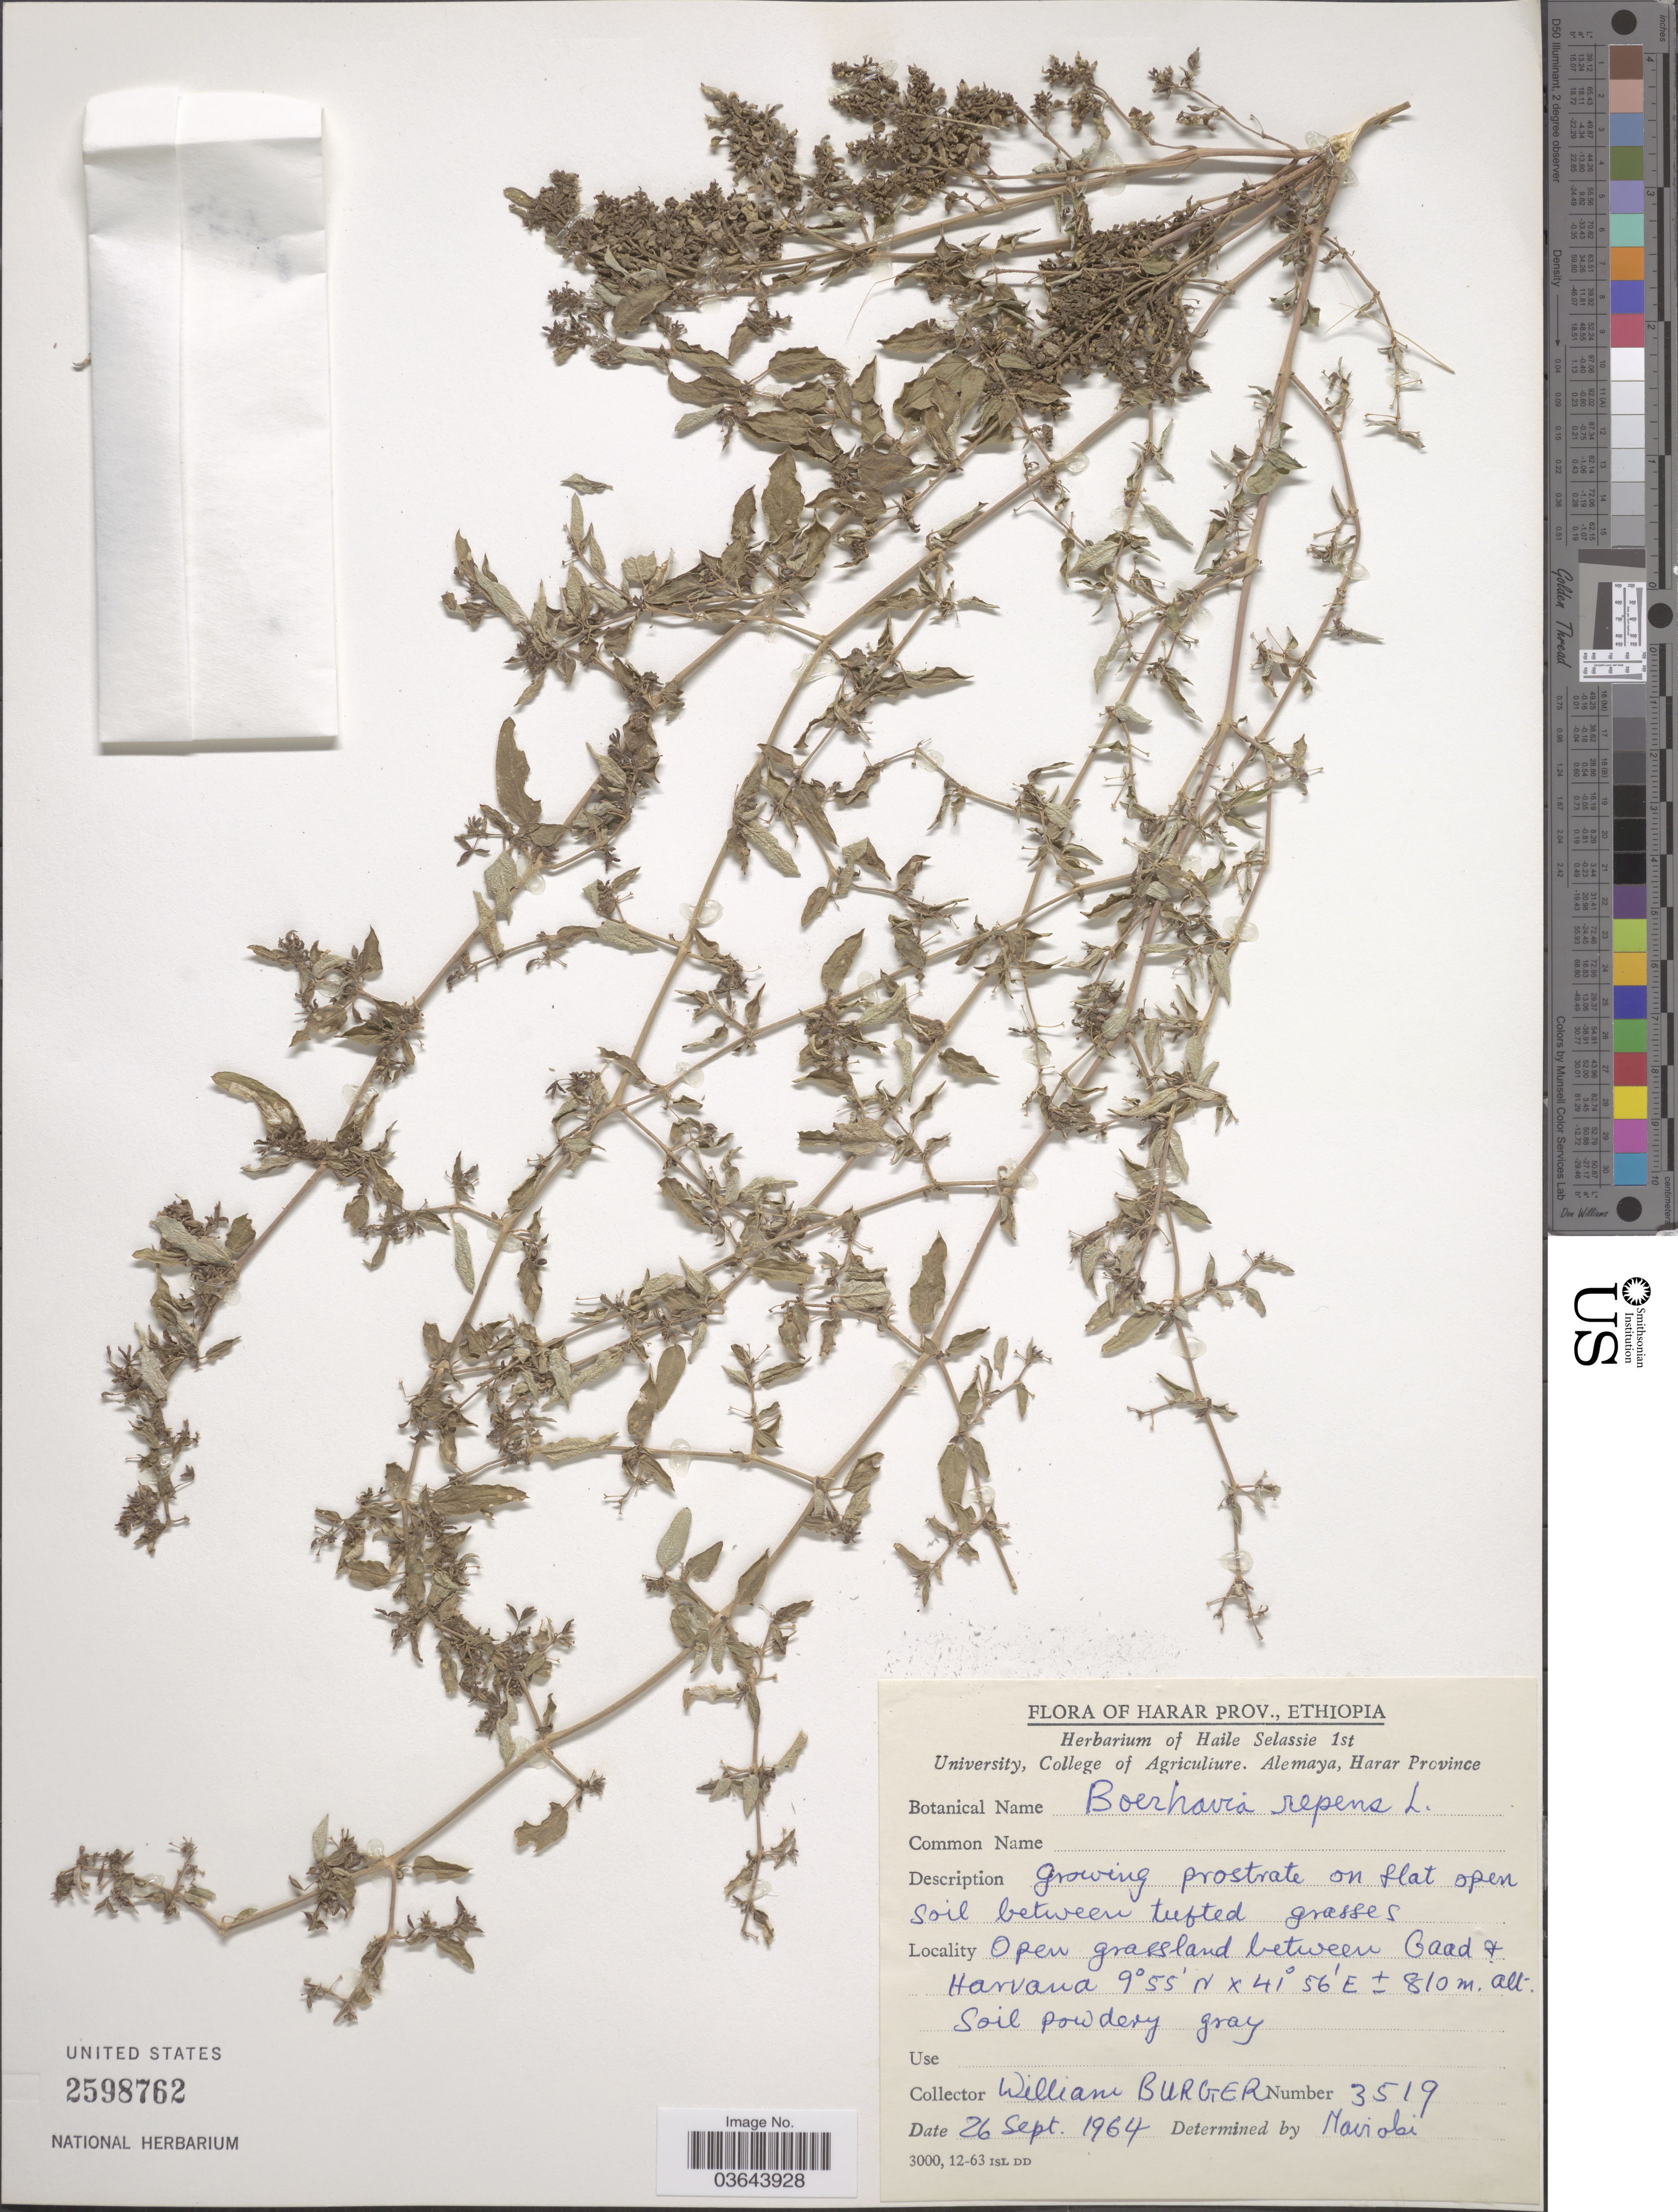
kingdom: Plantae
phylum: Tracheophyta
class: Magnoliopsida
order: Caryophyllales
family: Nyctaginaceae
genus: Boerhavia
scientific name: Boerhavia diandra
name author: L.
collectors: W. Burger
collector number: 3519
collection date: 1964-09-26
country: Ethiopia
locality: Harar Prov. Open grassland between Gaad & Harvana.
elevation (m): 810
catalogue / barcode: US 2598762